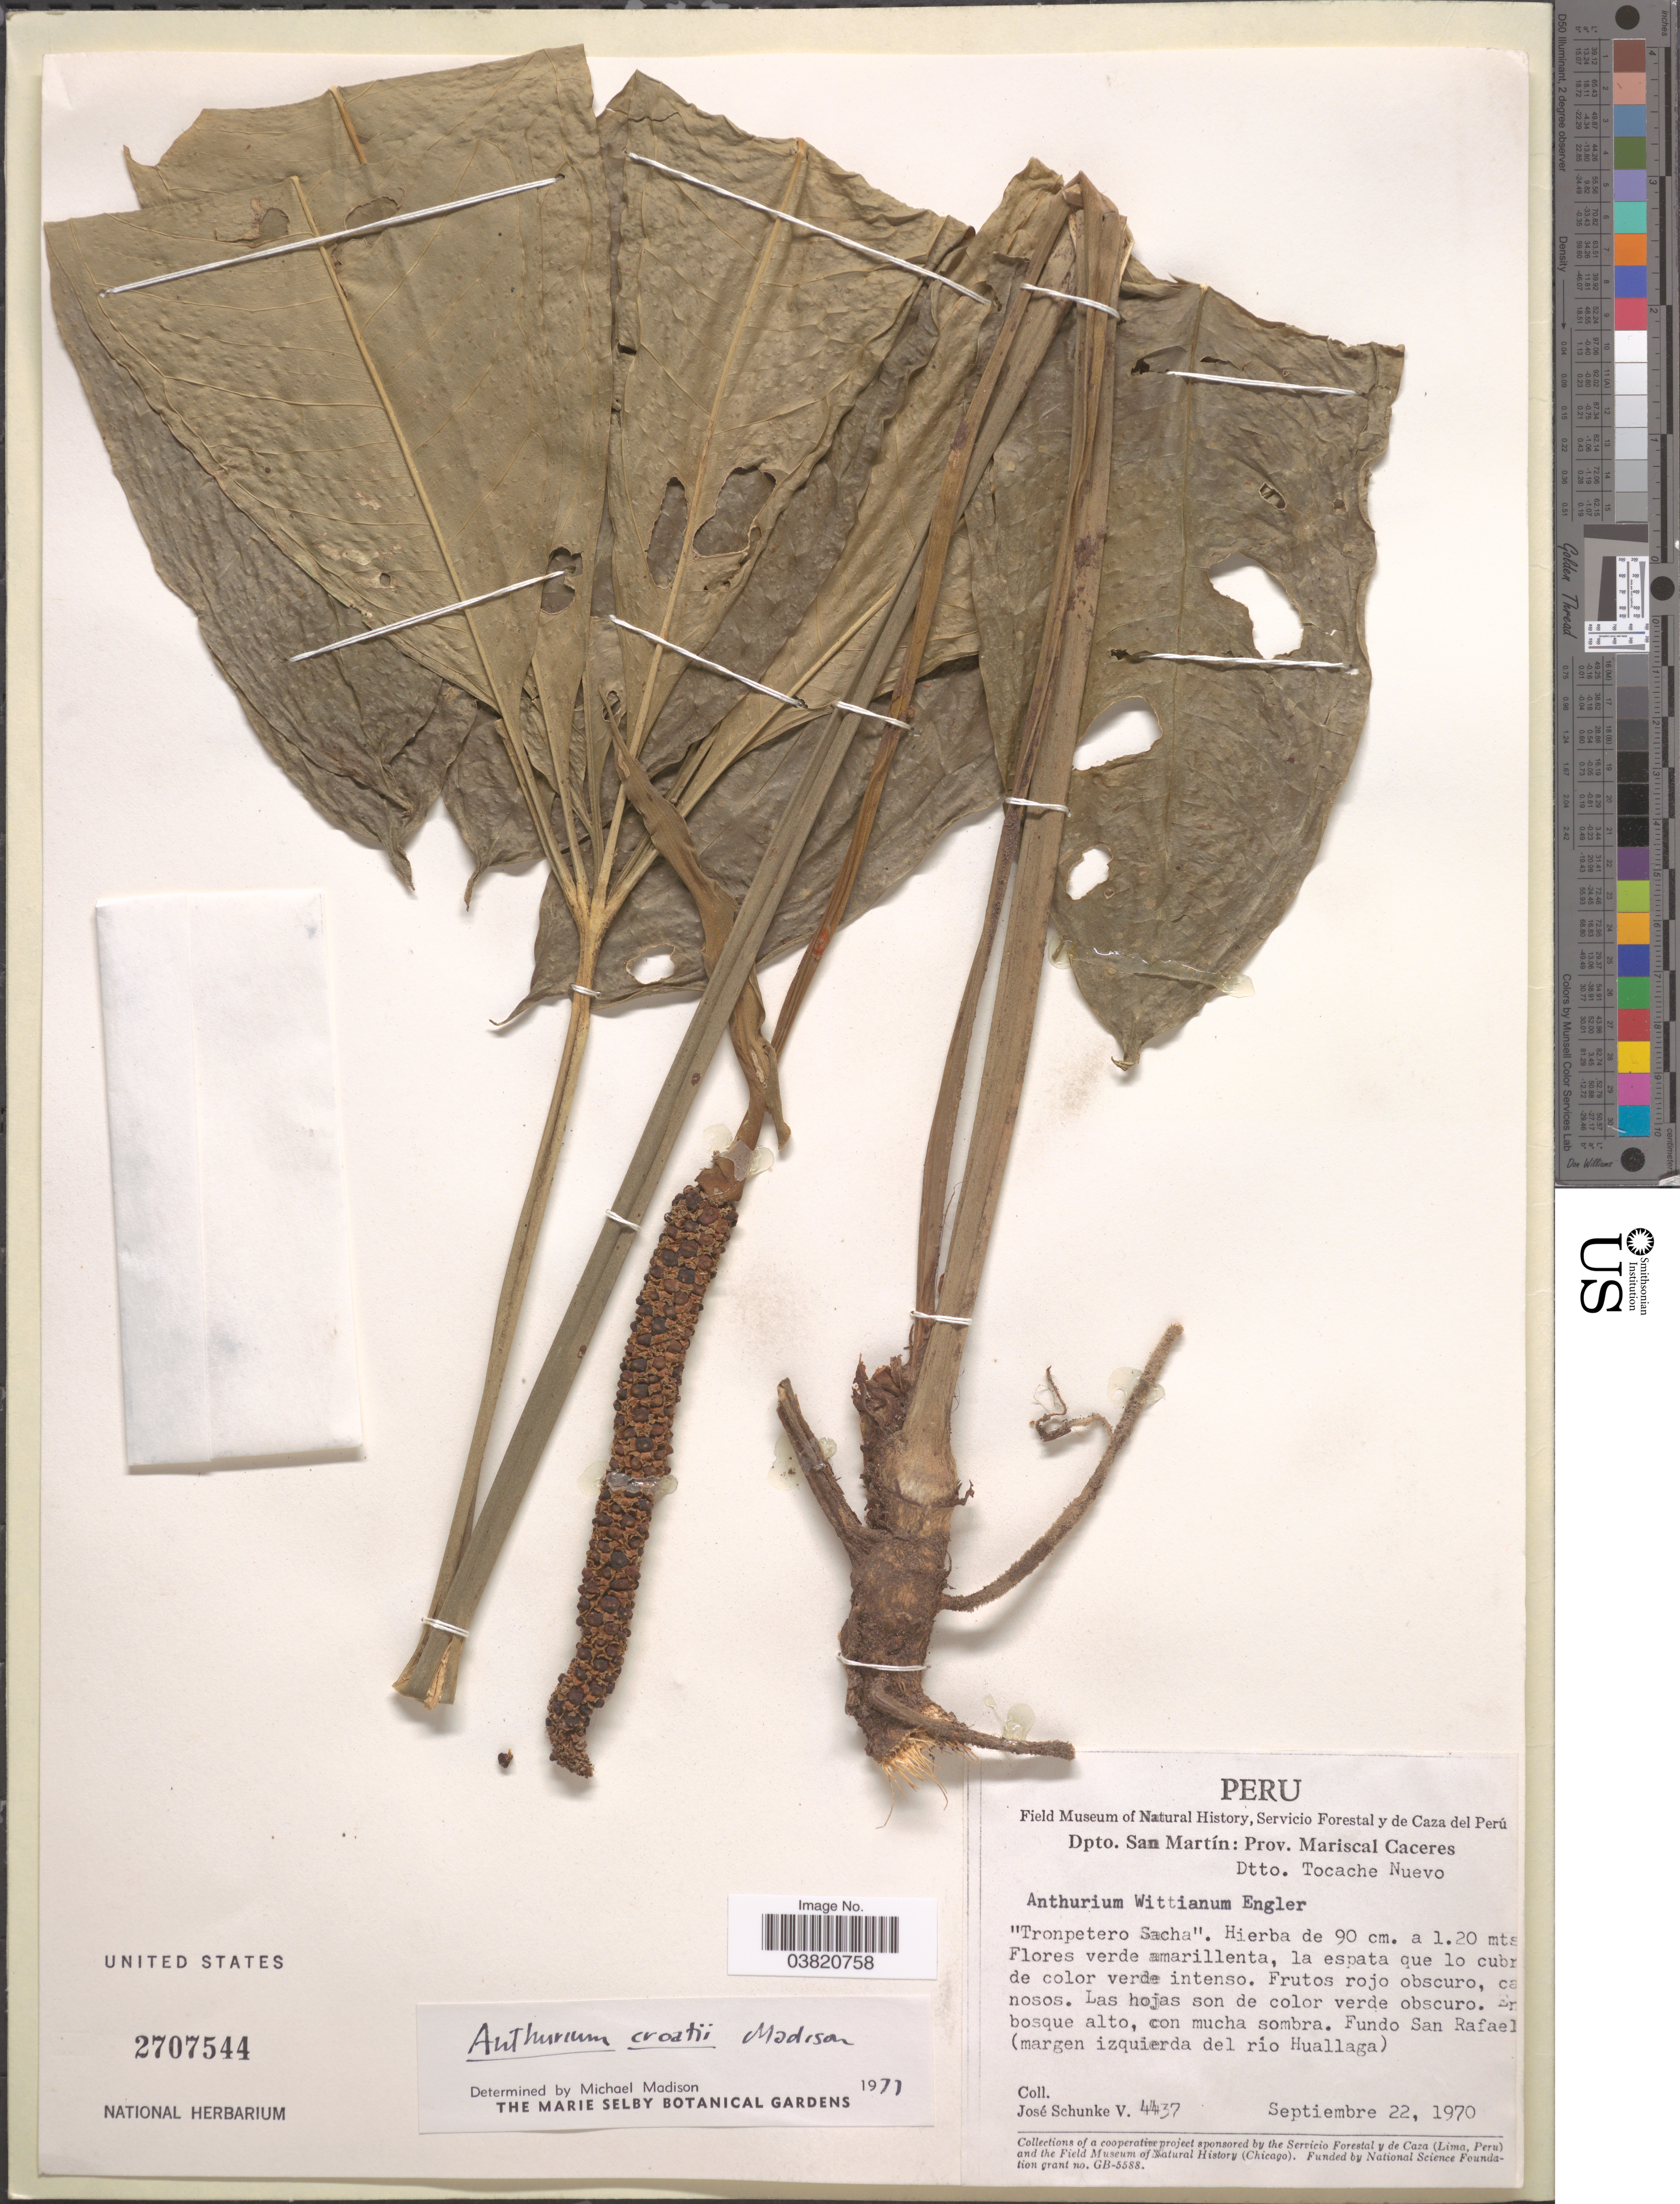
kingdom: Plantae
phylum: Tracheophyta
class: Liliopsida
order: Alismatales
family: Araceae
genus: Anthurium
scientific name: Anthurium croatii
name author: Madison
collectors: J. Schunke Vigo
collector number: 4437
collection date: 1970-09-22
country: Peru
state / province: San Martín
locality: Dpto. San Martín: Prov. Mariscal Caceres. Dtto. Tocache Nuevo. Fundo San Rafael (margen izquierda del río Huallaga).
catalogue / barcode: US 2707544